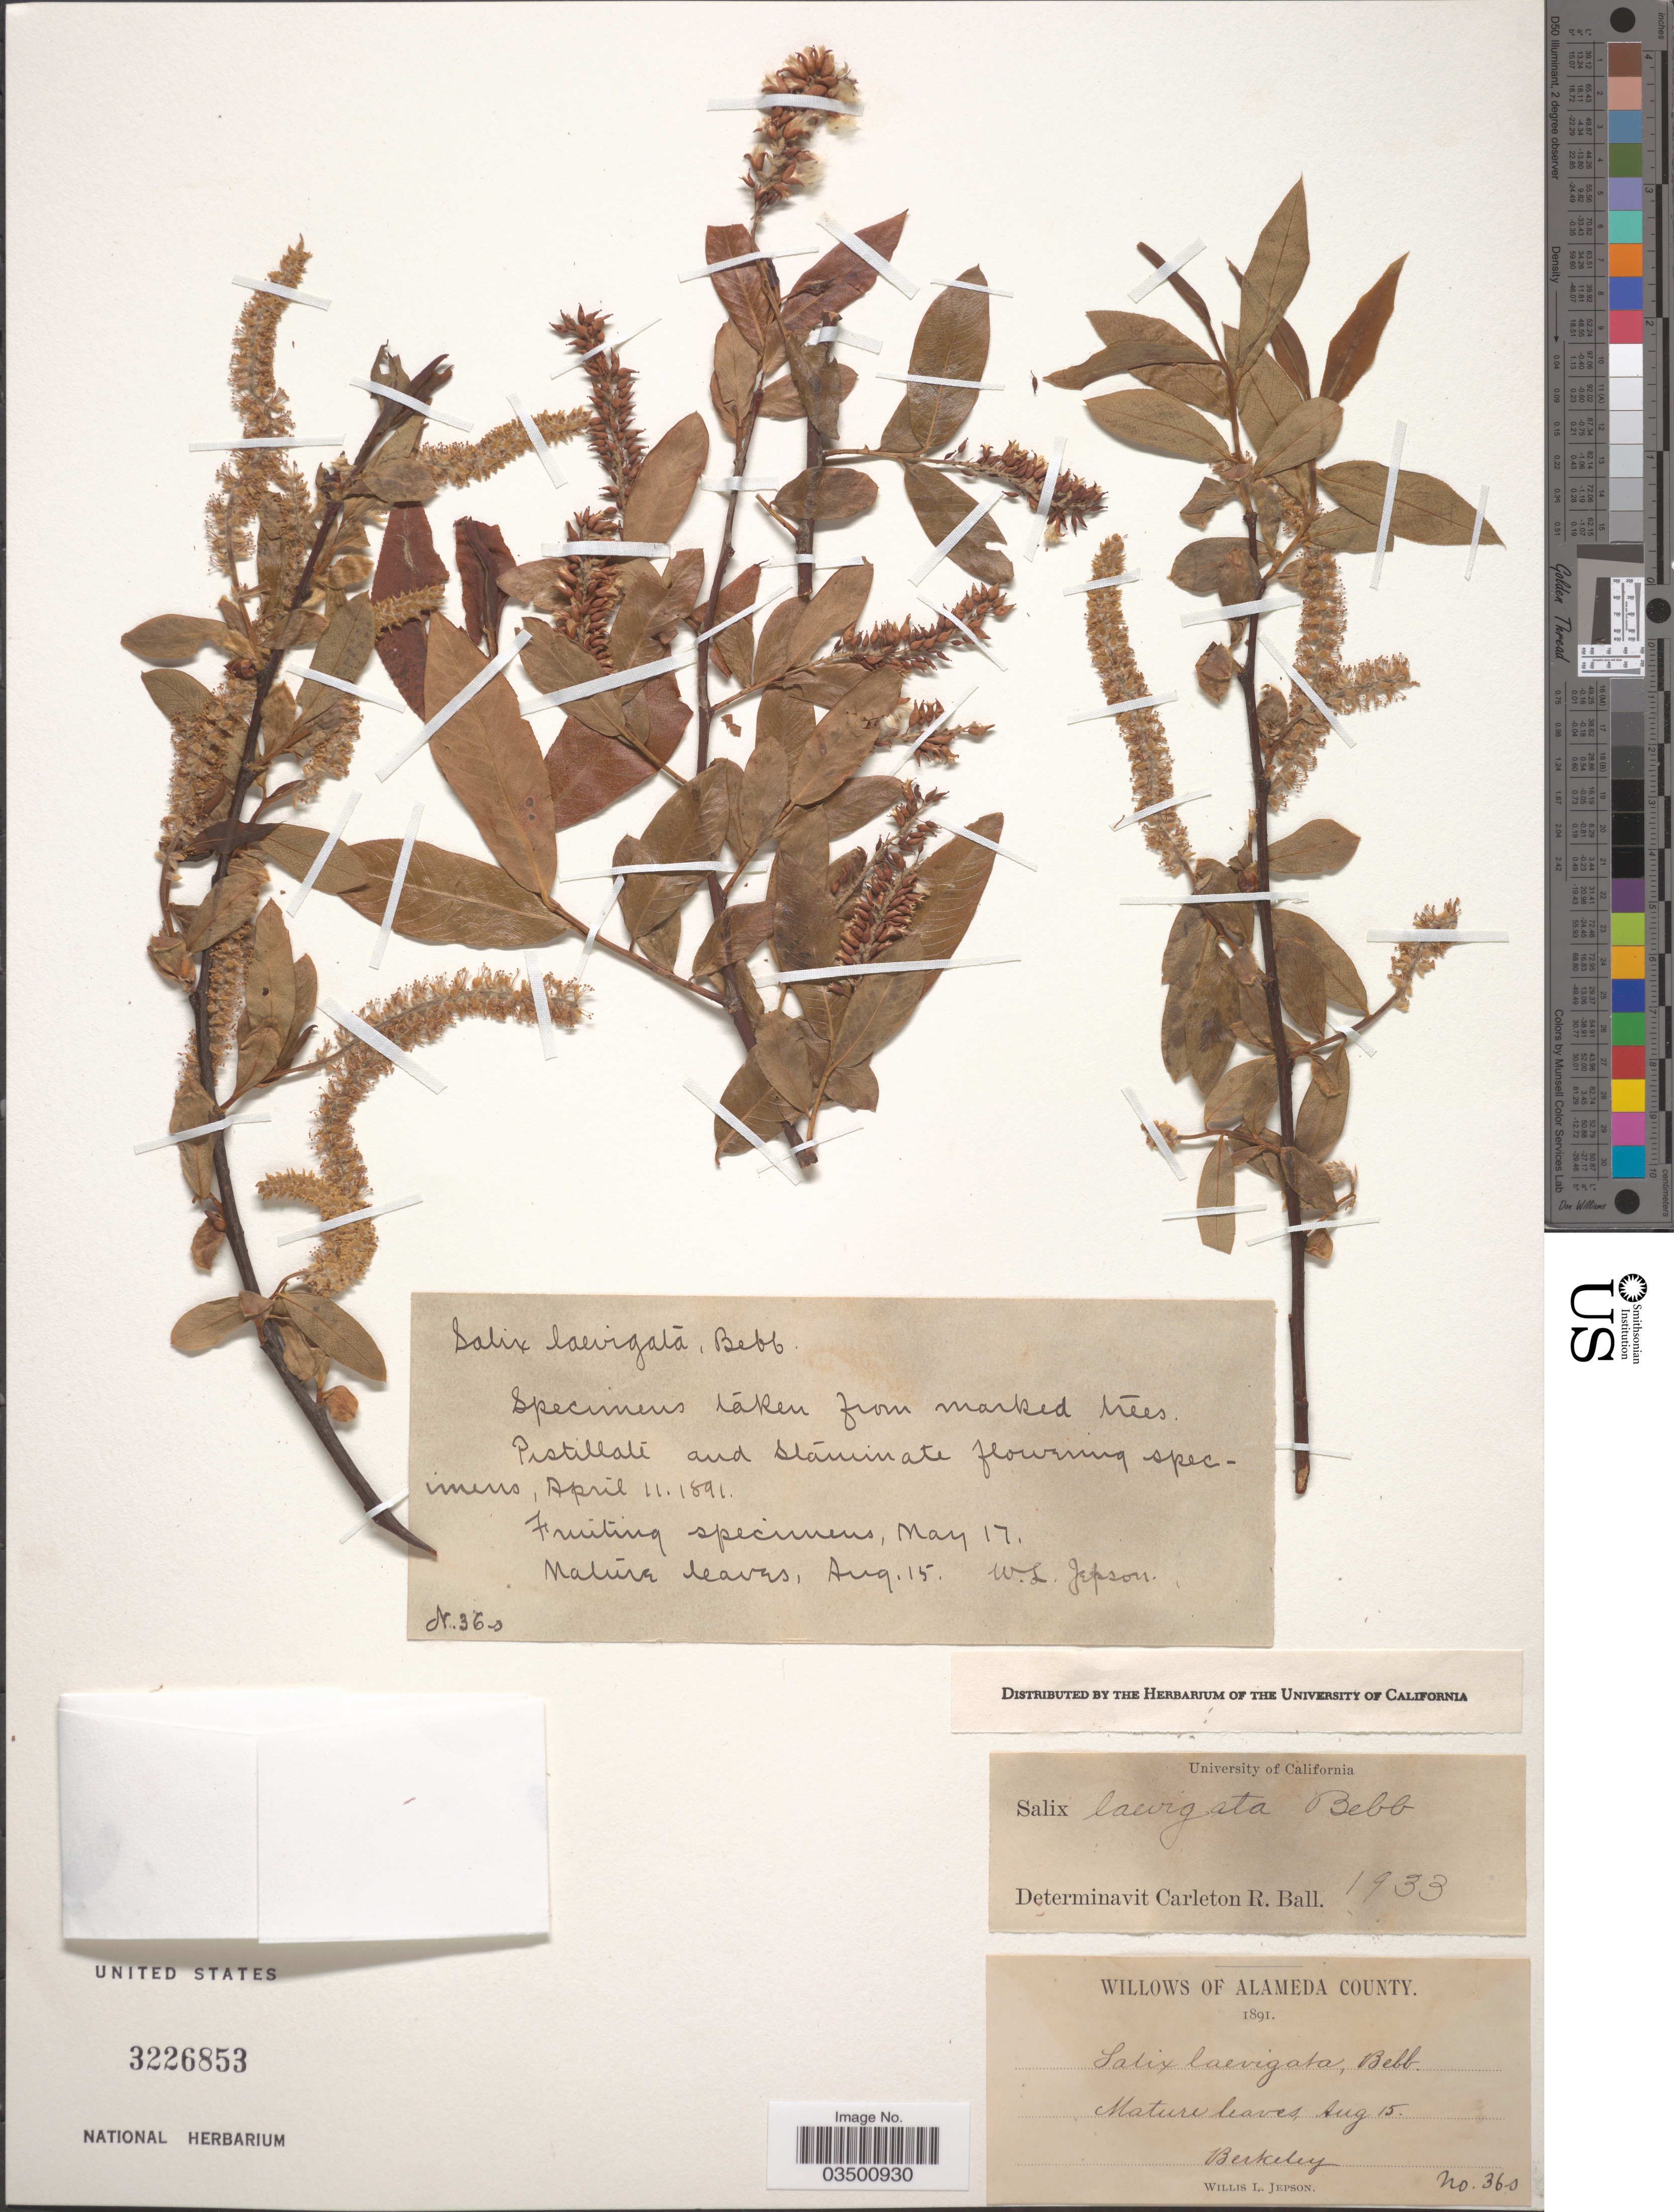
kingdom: Plantae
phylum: Tracheophyta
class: Magnoliopsida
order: Malpighiales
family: Salicaceae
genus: Salix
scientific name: Salix laevigata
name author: Bebb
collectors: W. L. Jepson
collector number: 360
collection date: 1891-05-17/1891-08-15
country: United States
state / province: California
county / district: Alameda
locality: Almeda County.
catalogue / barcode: US 3226853